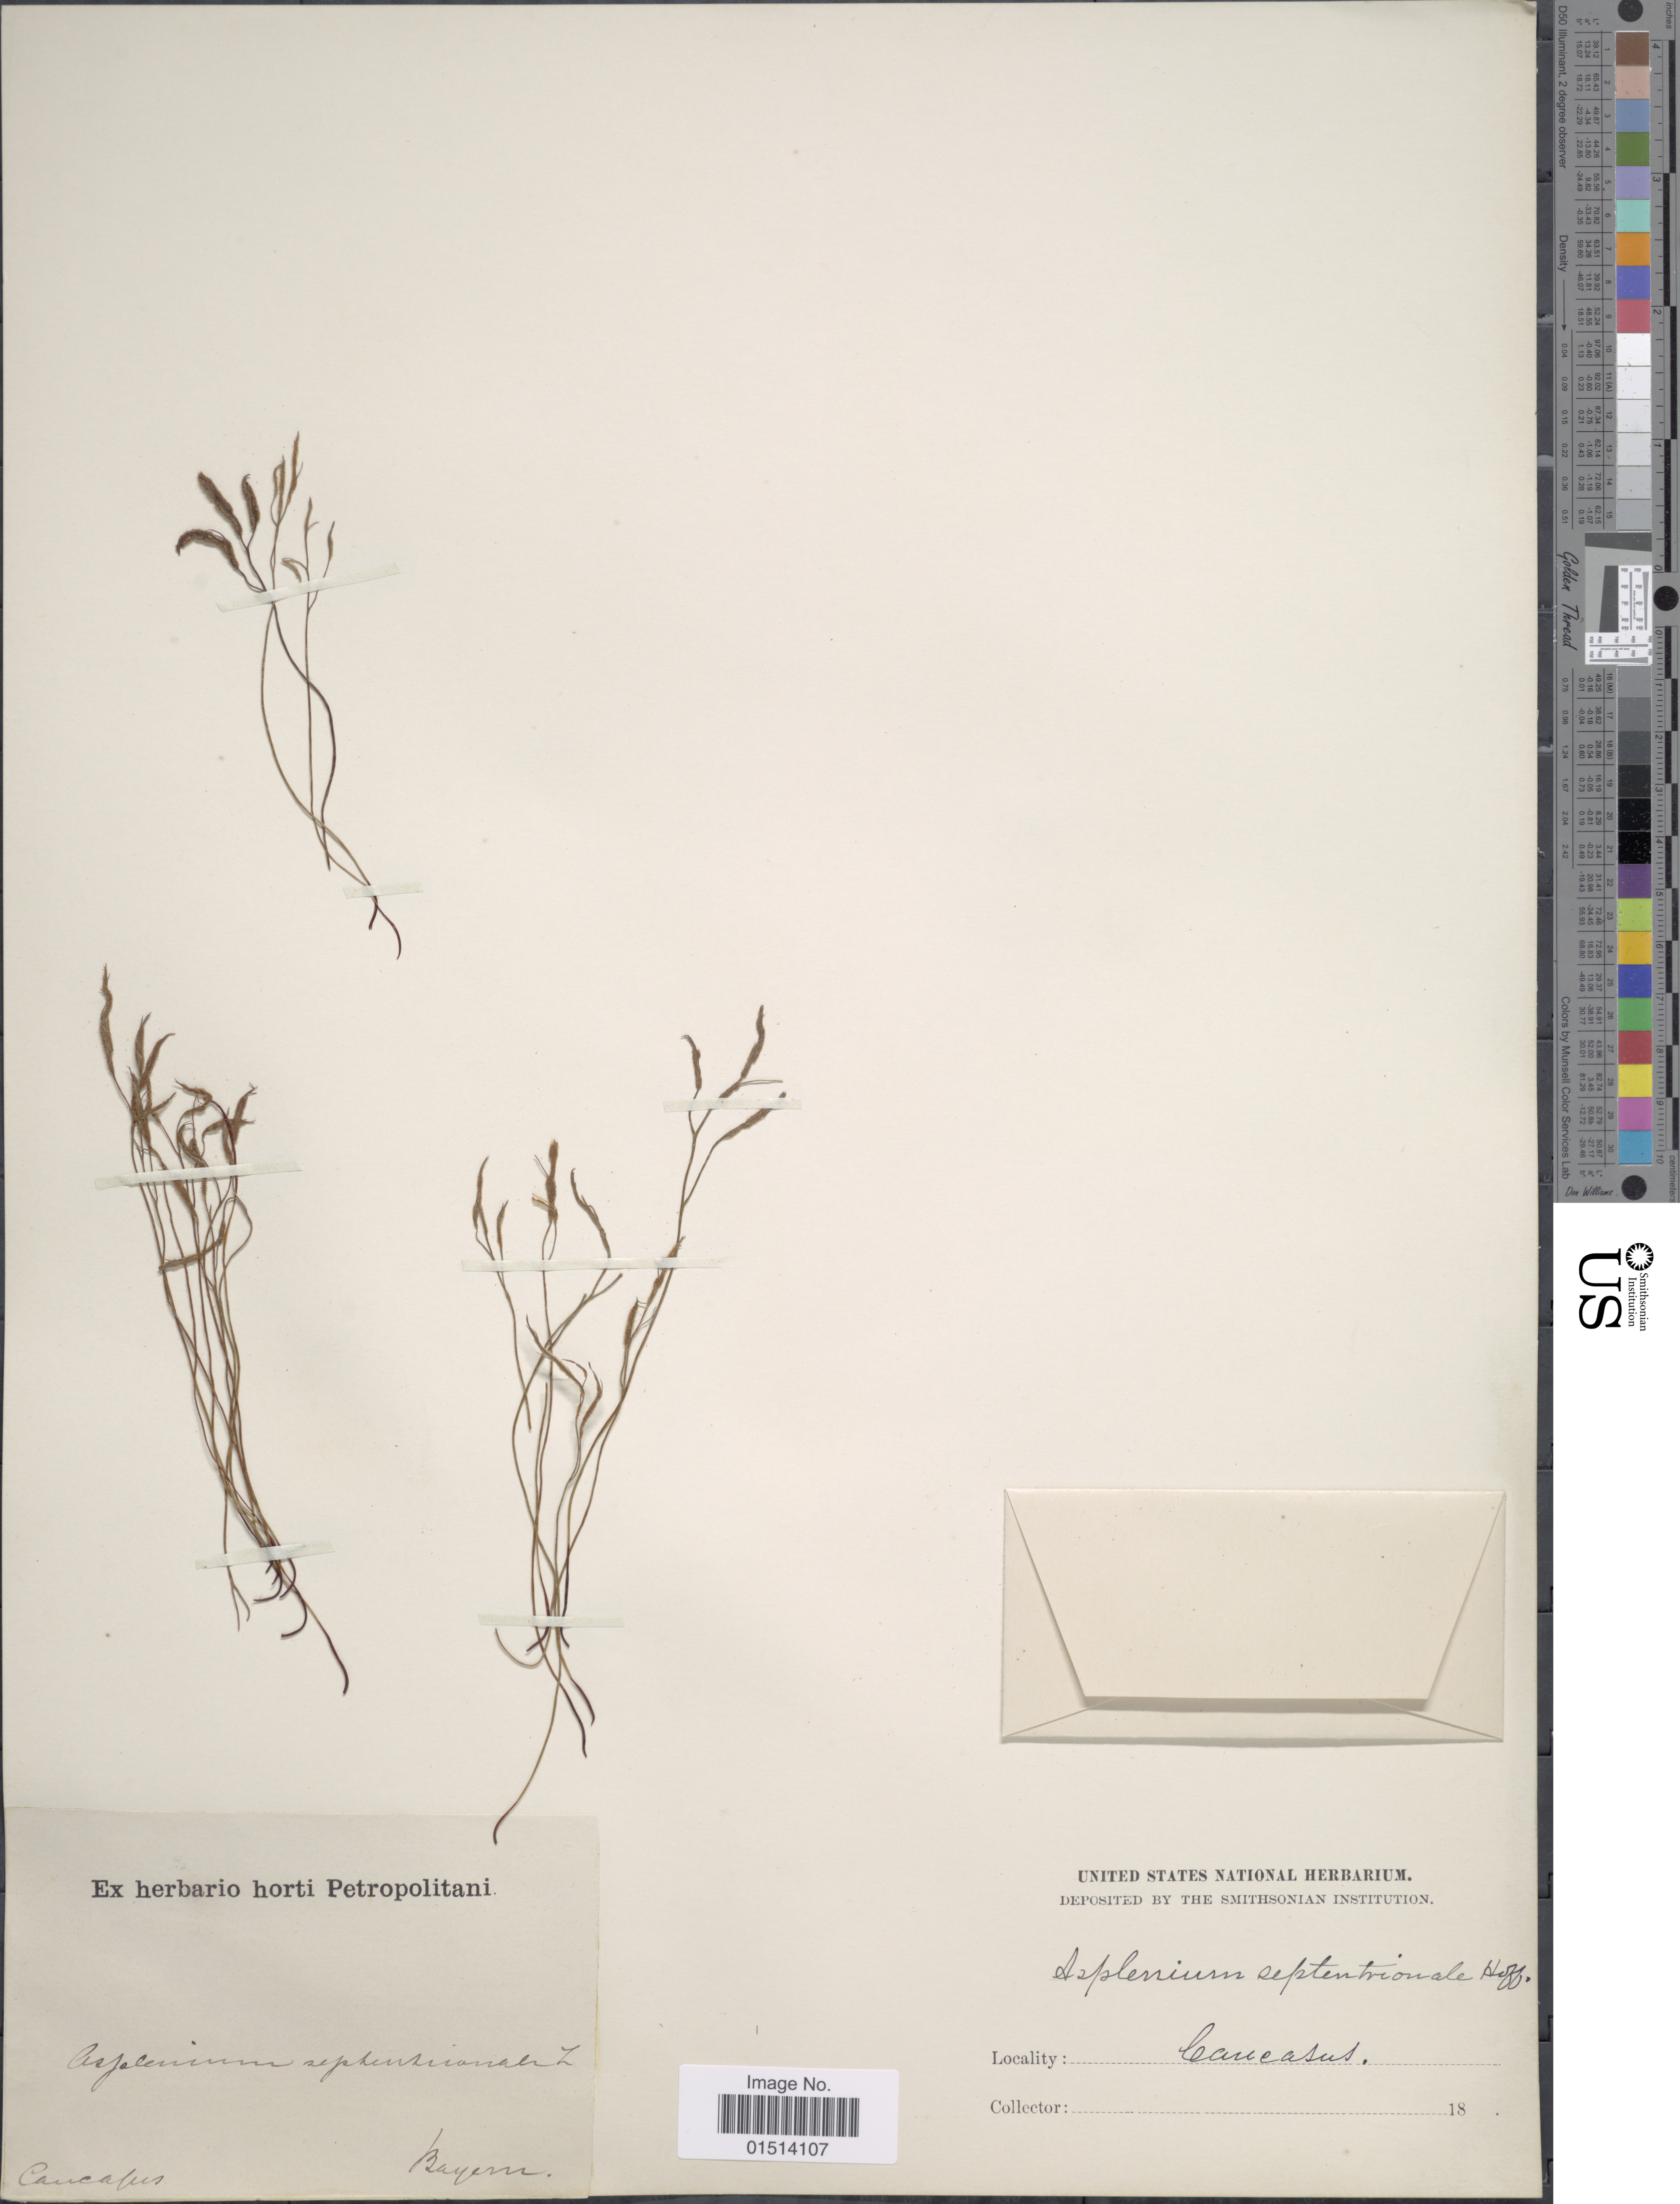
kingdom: Plantae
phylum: Tracheophyta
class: Polypodiopsida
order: Polypodiales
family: Aspleniaceae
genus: Asplenium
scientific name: Asplenium septentrionale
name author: (L.) Hoffm.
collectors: Bayem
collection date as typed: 18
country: Germany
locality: Caucasus